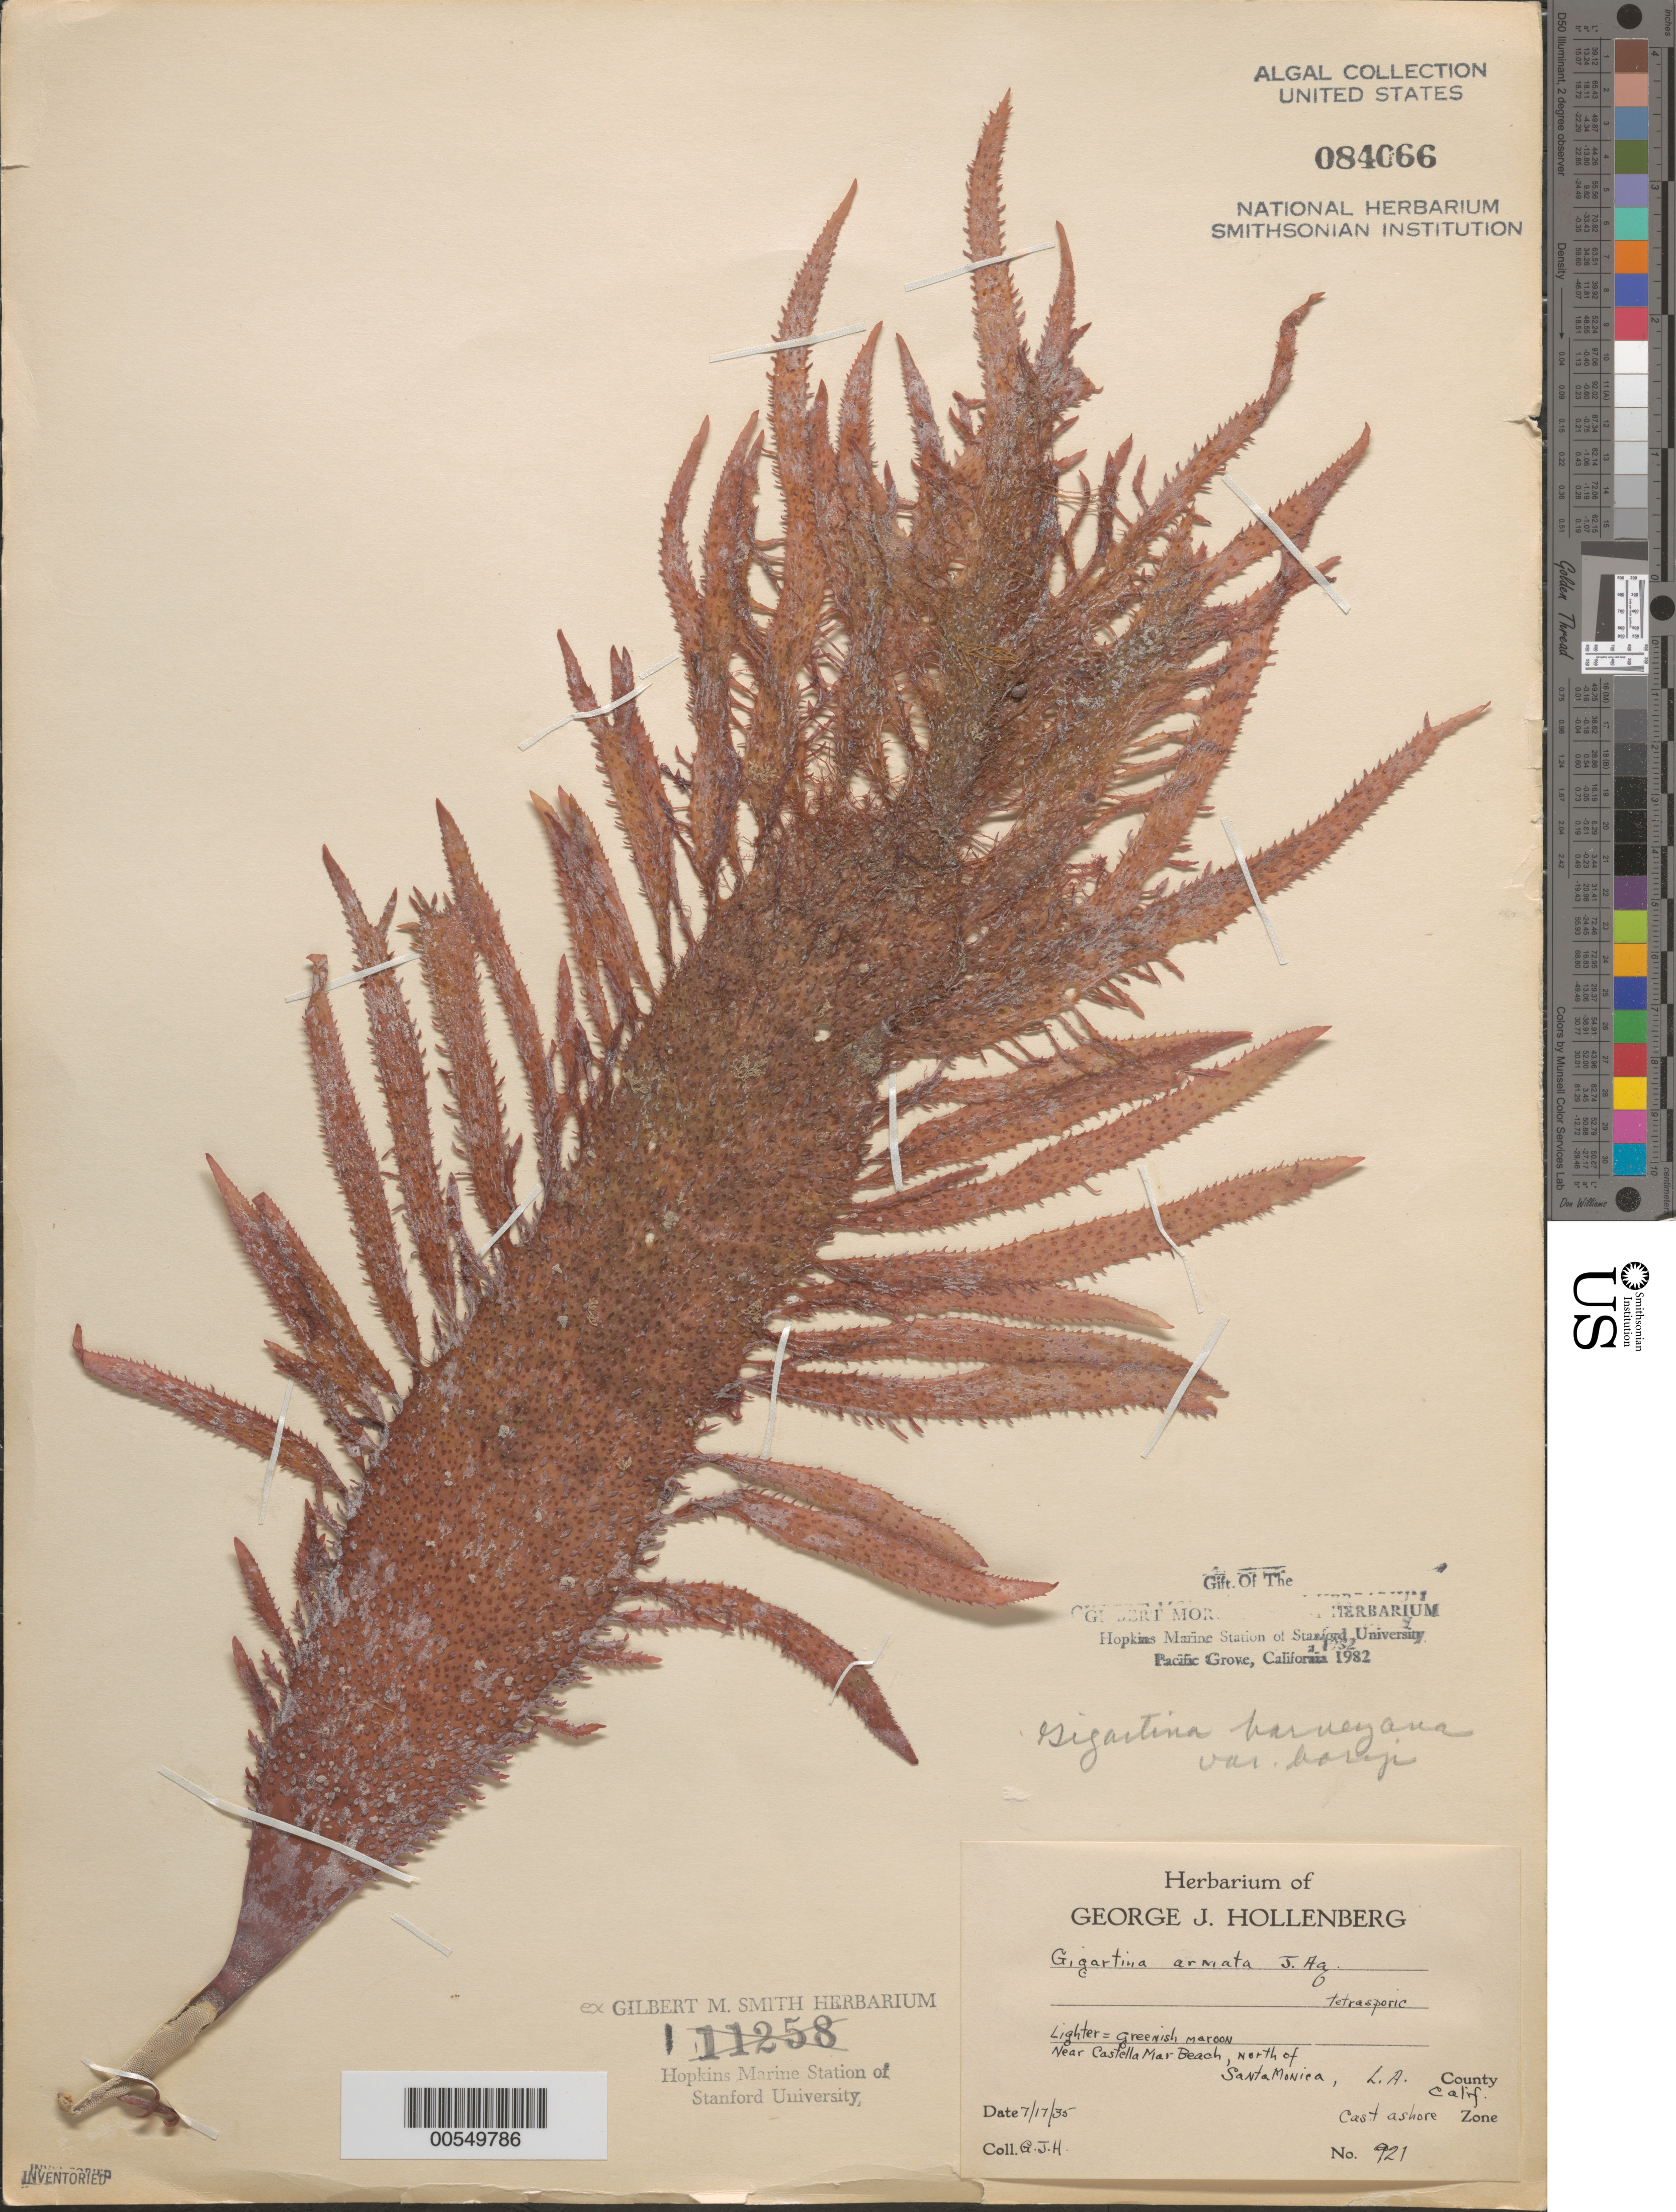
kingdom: Plantae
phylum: Rhodophyta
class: Florideophyceae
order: Gigartinales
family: Gigartinaceae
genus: Chondracanthus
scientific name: Chondracanthus harveyanus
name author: (Kütz.) Guiry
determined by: Algae name updating Project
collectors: G. Hollenberg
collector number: GJH 921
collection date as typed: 17 Jul 1935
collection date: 1935-07-17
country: United States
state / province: California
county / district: Los Angeles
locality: Near Castle Mar Beach, north of Santa Monica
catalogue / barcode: US 84066